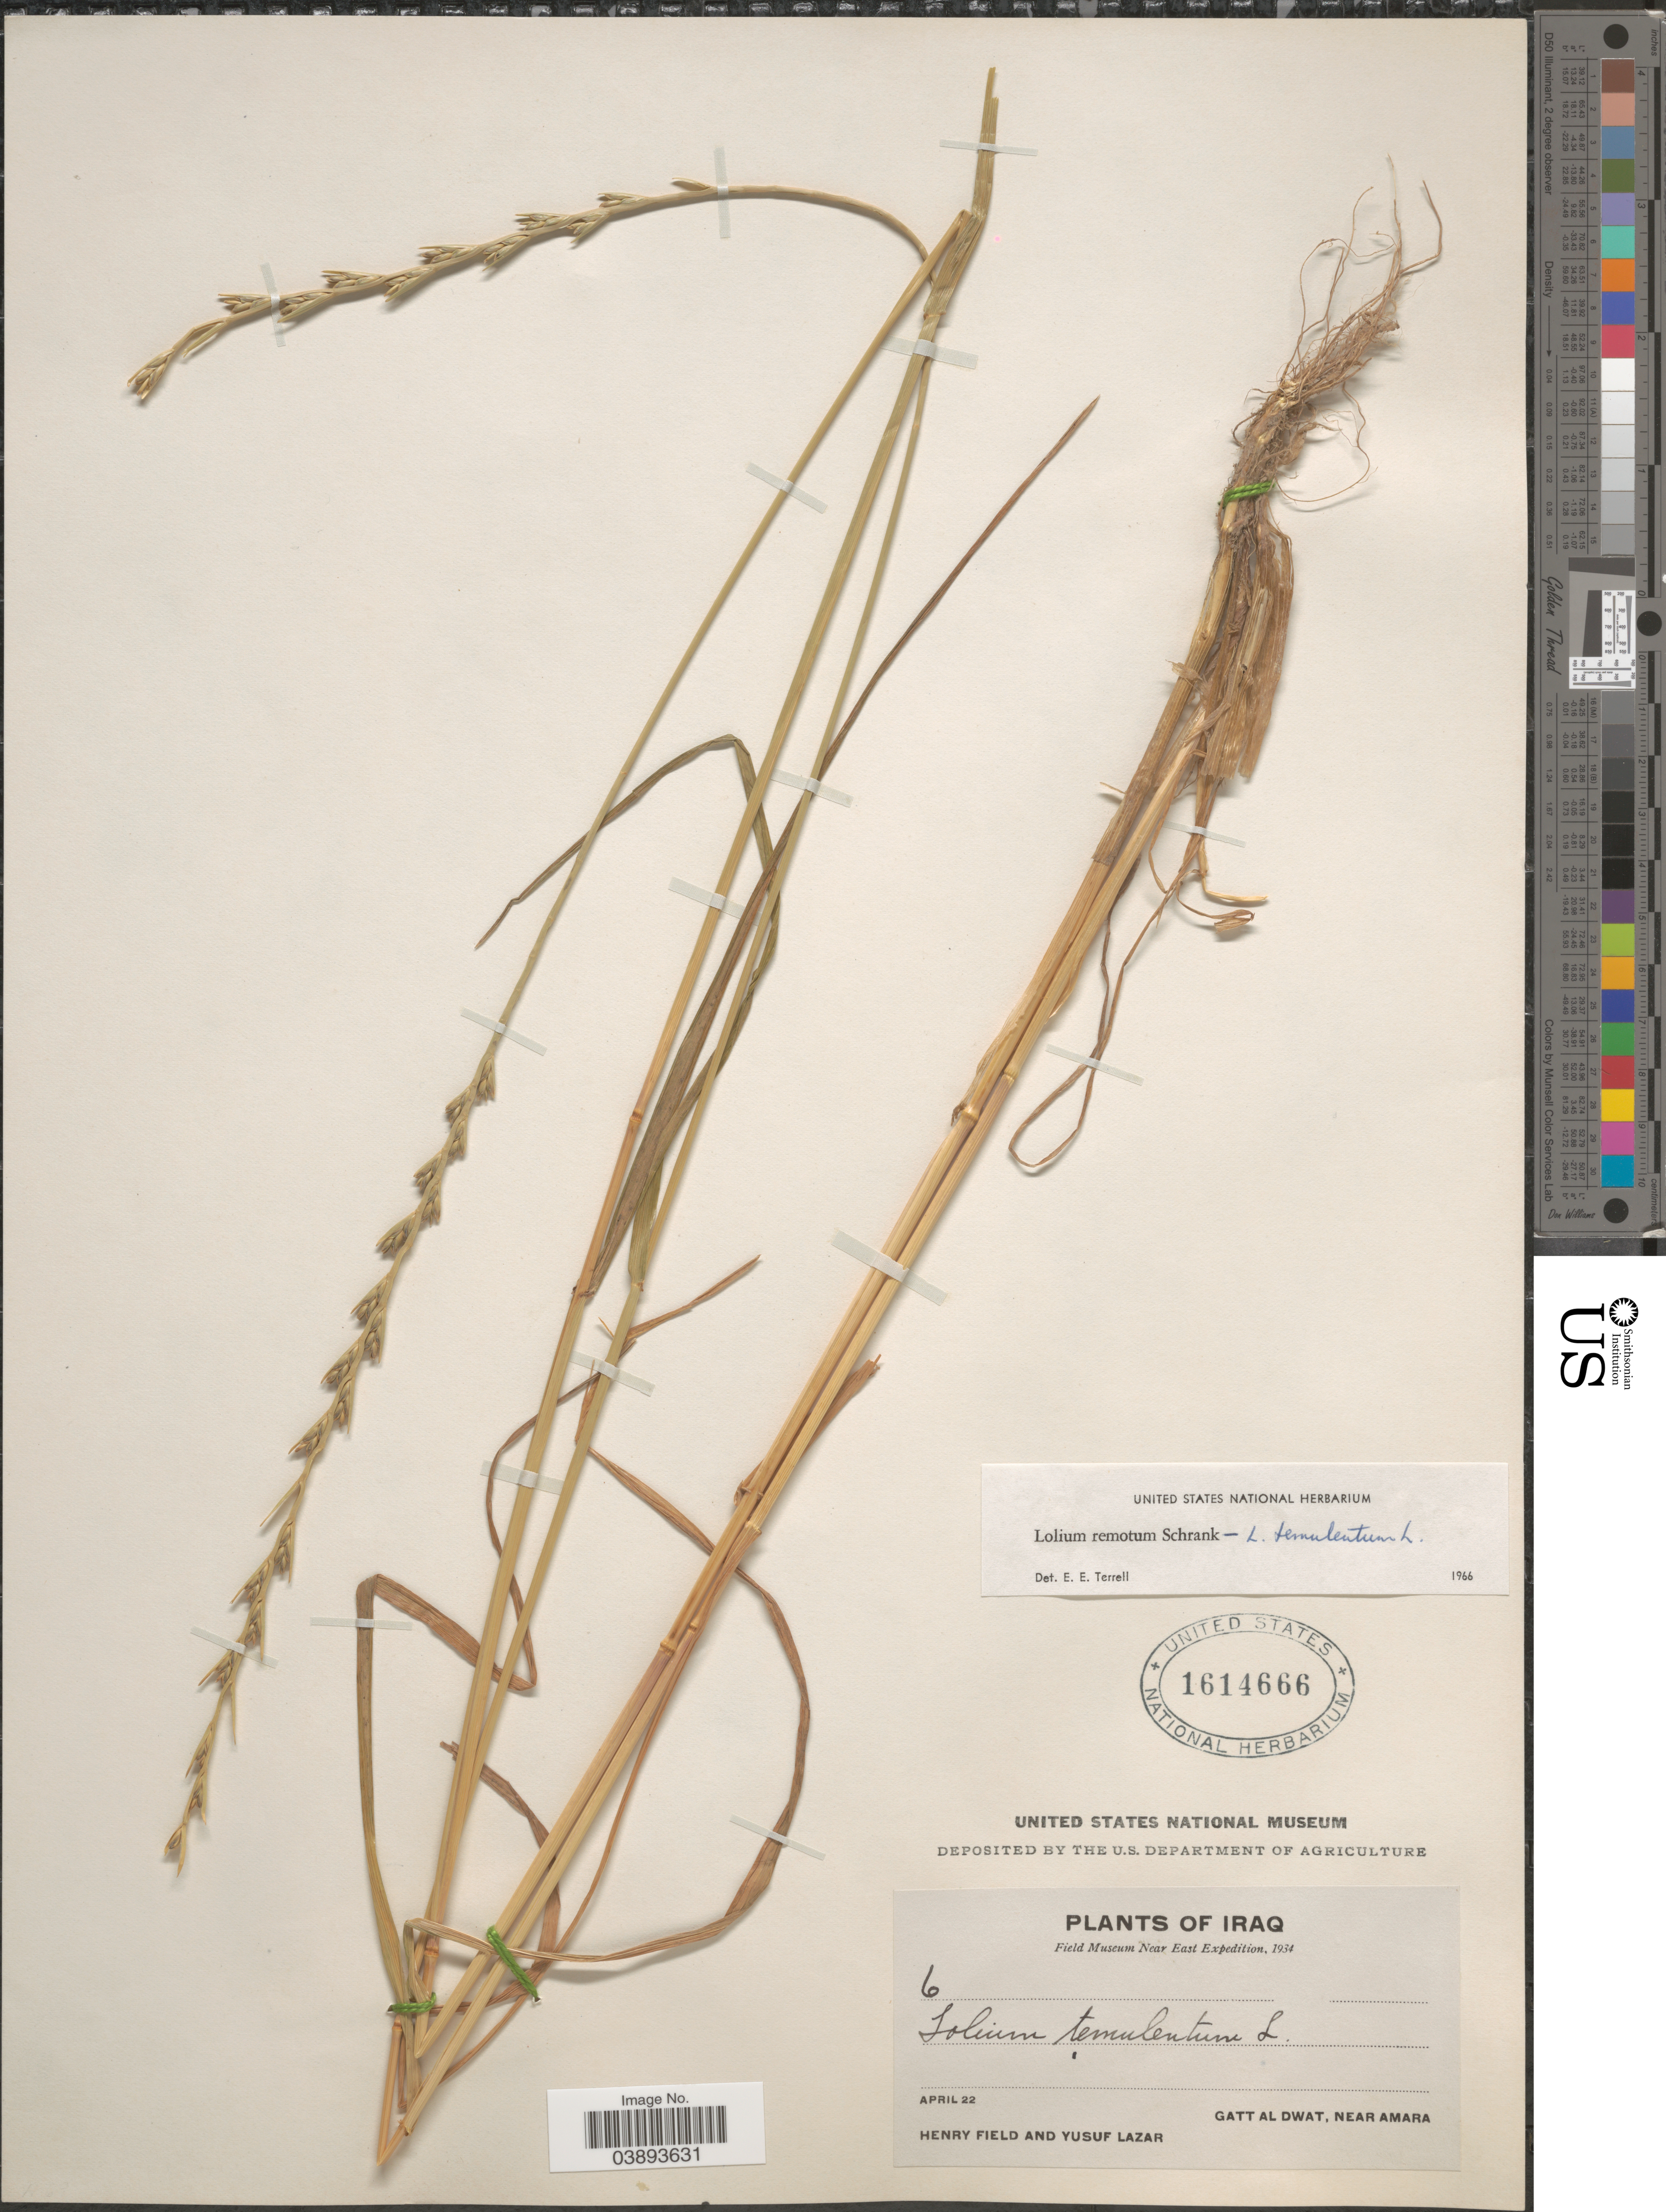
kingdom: Plantae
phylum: Tracheophyta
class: Liliopsida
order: Poales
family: Poaceae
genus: Lolium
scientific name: Lolium remotum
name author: Schrank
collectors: H. Field & Y. Lazar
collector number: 6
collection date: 1934-04-22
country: Iraq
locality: Gatt al Dwat, near Amara.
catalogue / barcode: US 1614666